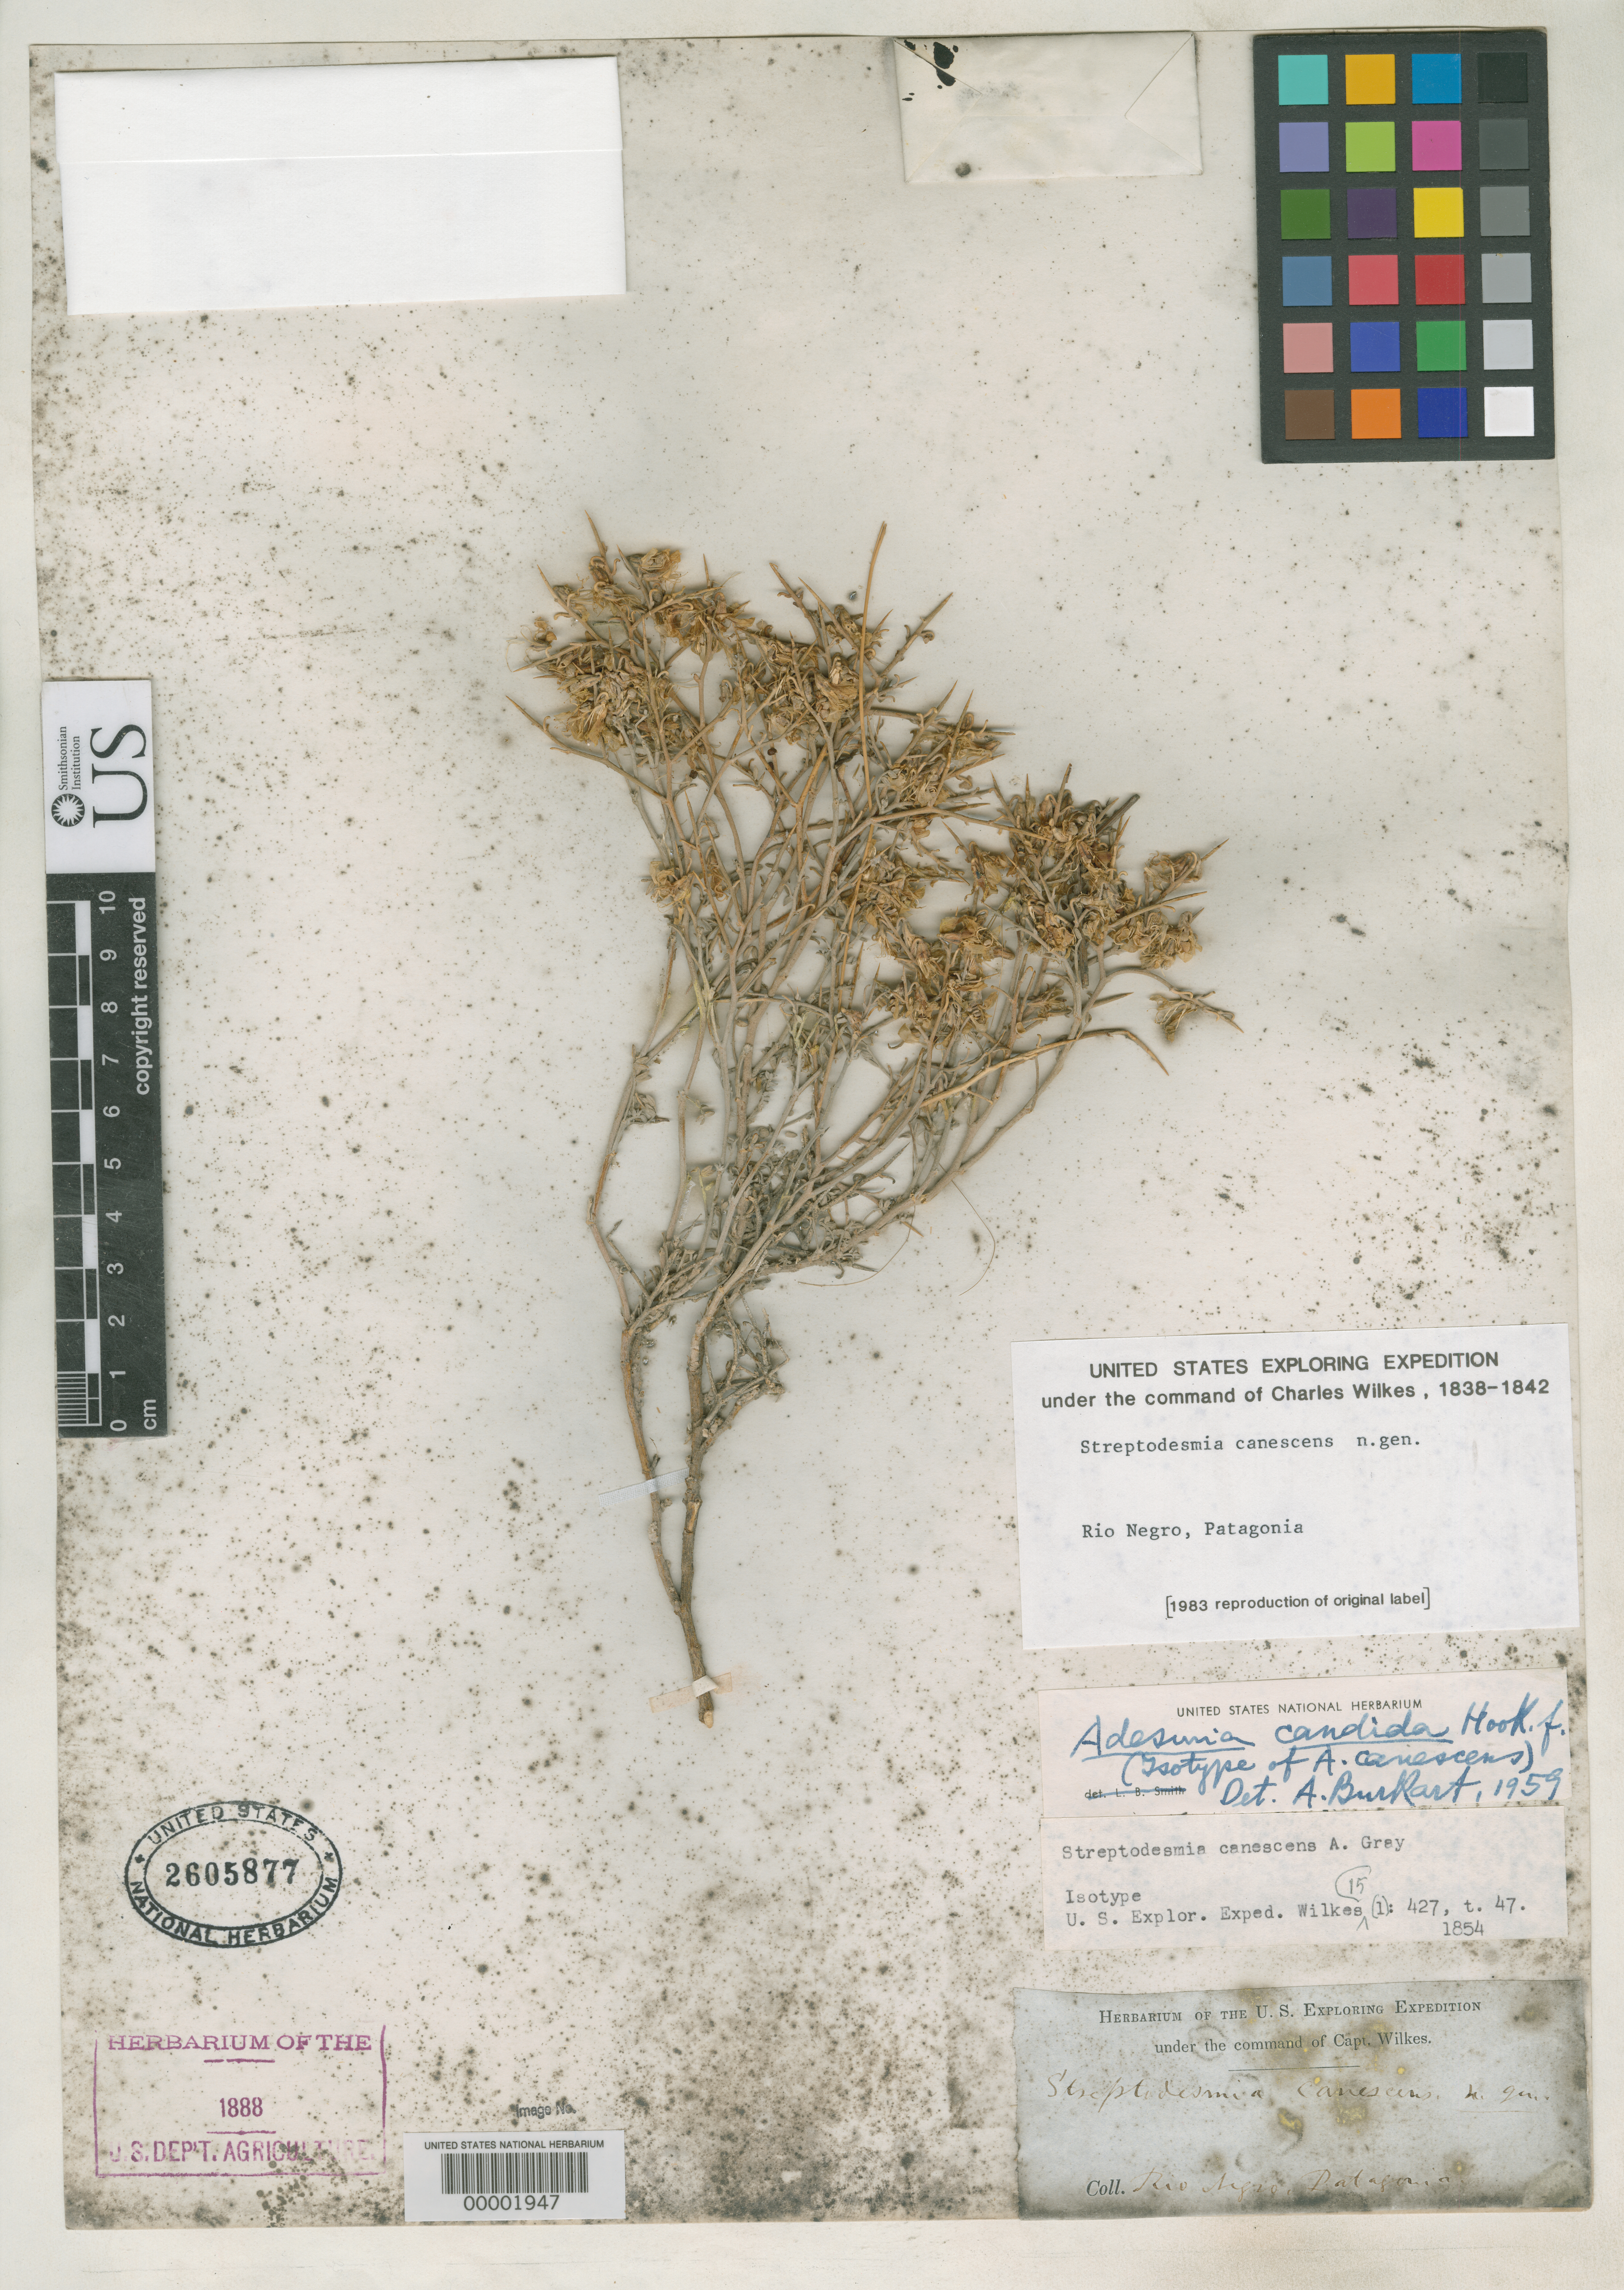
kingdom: Plantae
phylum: Tracheophyta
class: Magnoliopsida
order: Fabales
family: Fabaceae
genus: Streptodesmia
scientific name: Streptodesmia canescens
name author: A. Gray in Wilkes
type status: Isotype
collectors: Wilkes Explor. Exped.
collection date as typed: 1838 to -- --- 1842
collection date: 1838/1842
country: Argentina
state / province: Río Negro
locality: Patagonia.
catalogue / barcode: US 2605877